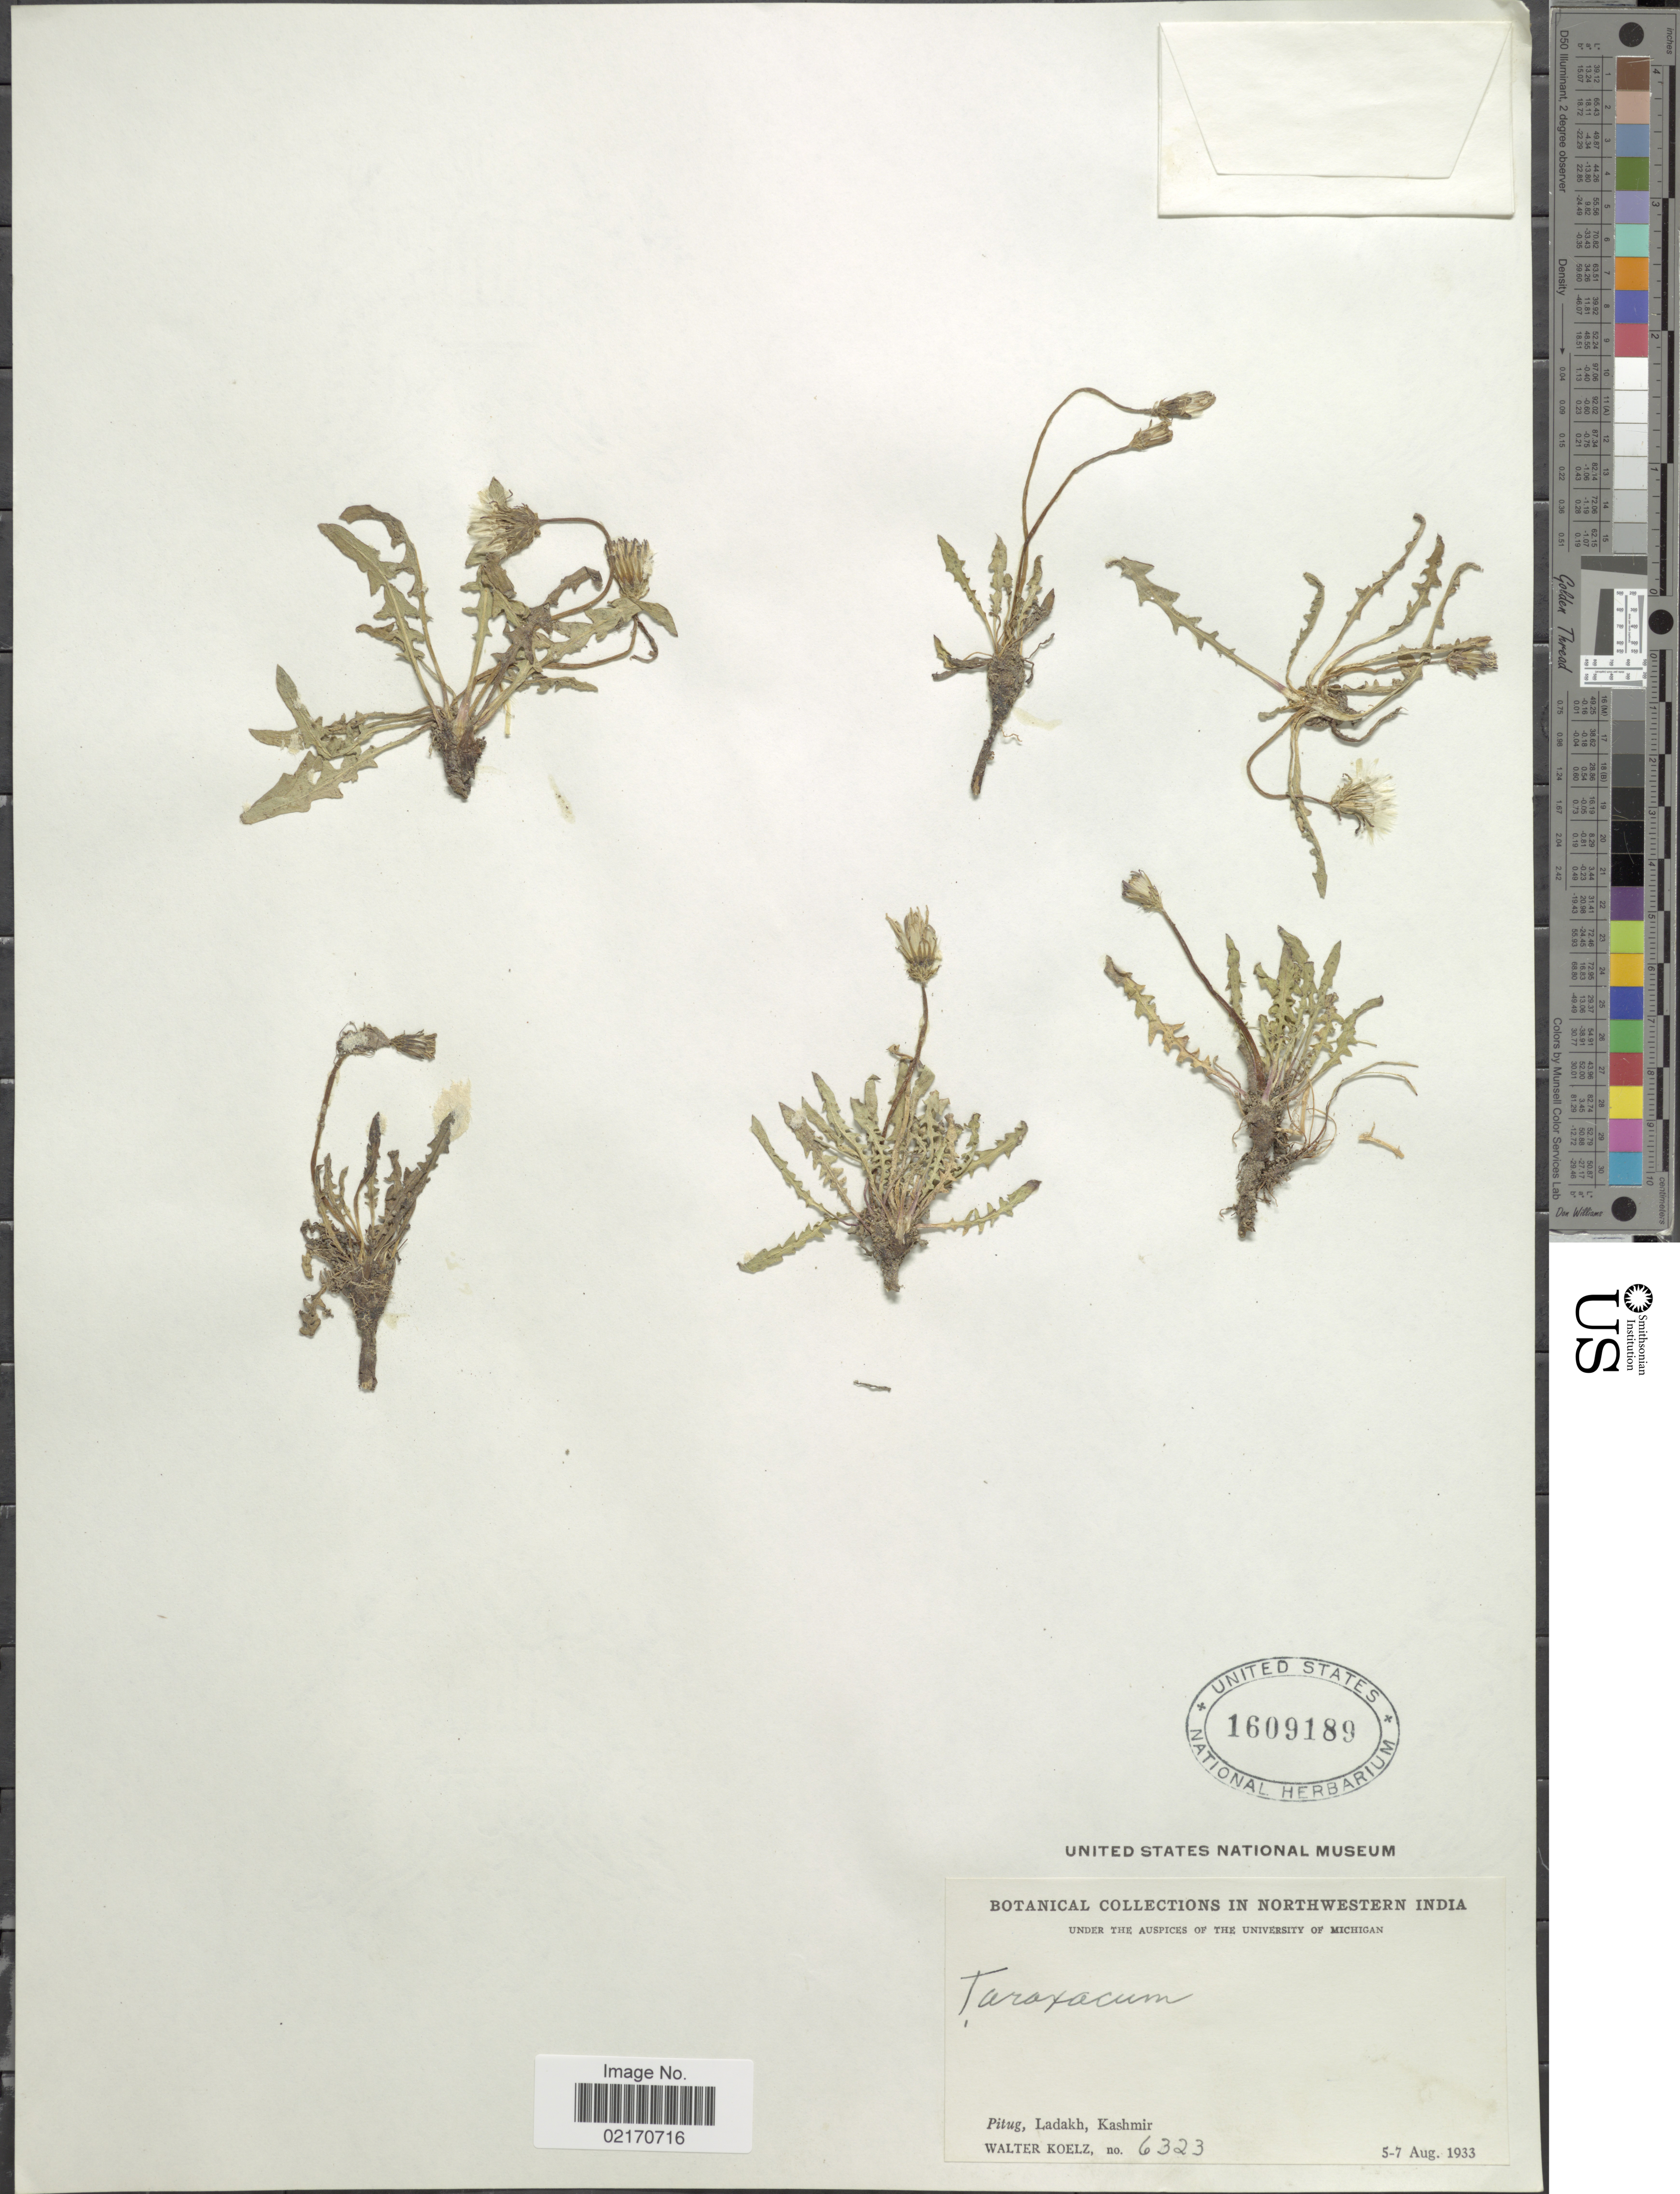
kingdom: Plantae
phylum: Tracheophyta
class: Magnoliopsida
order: Asterales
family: Asteraceae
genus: Taraxacum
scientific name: Taraxacum sp.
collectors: W. N. Koelz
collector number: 6323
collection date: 1933-08-05/1933-08-07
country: India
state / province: Jammu and Kashmir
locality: Northwestern India, Pitug, Ladakh, Kashmir.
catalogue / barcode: US 1609189